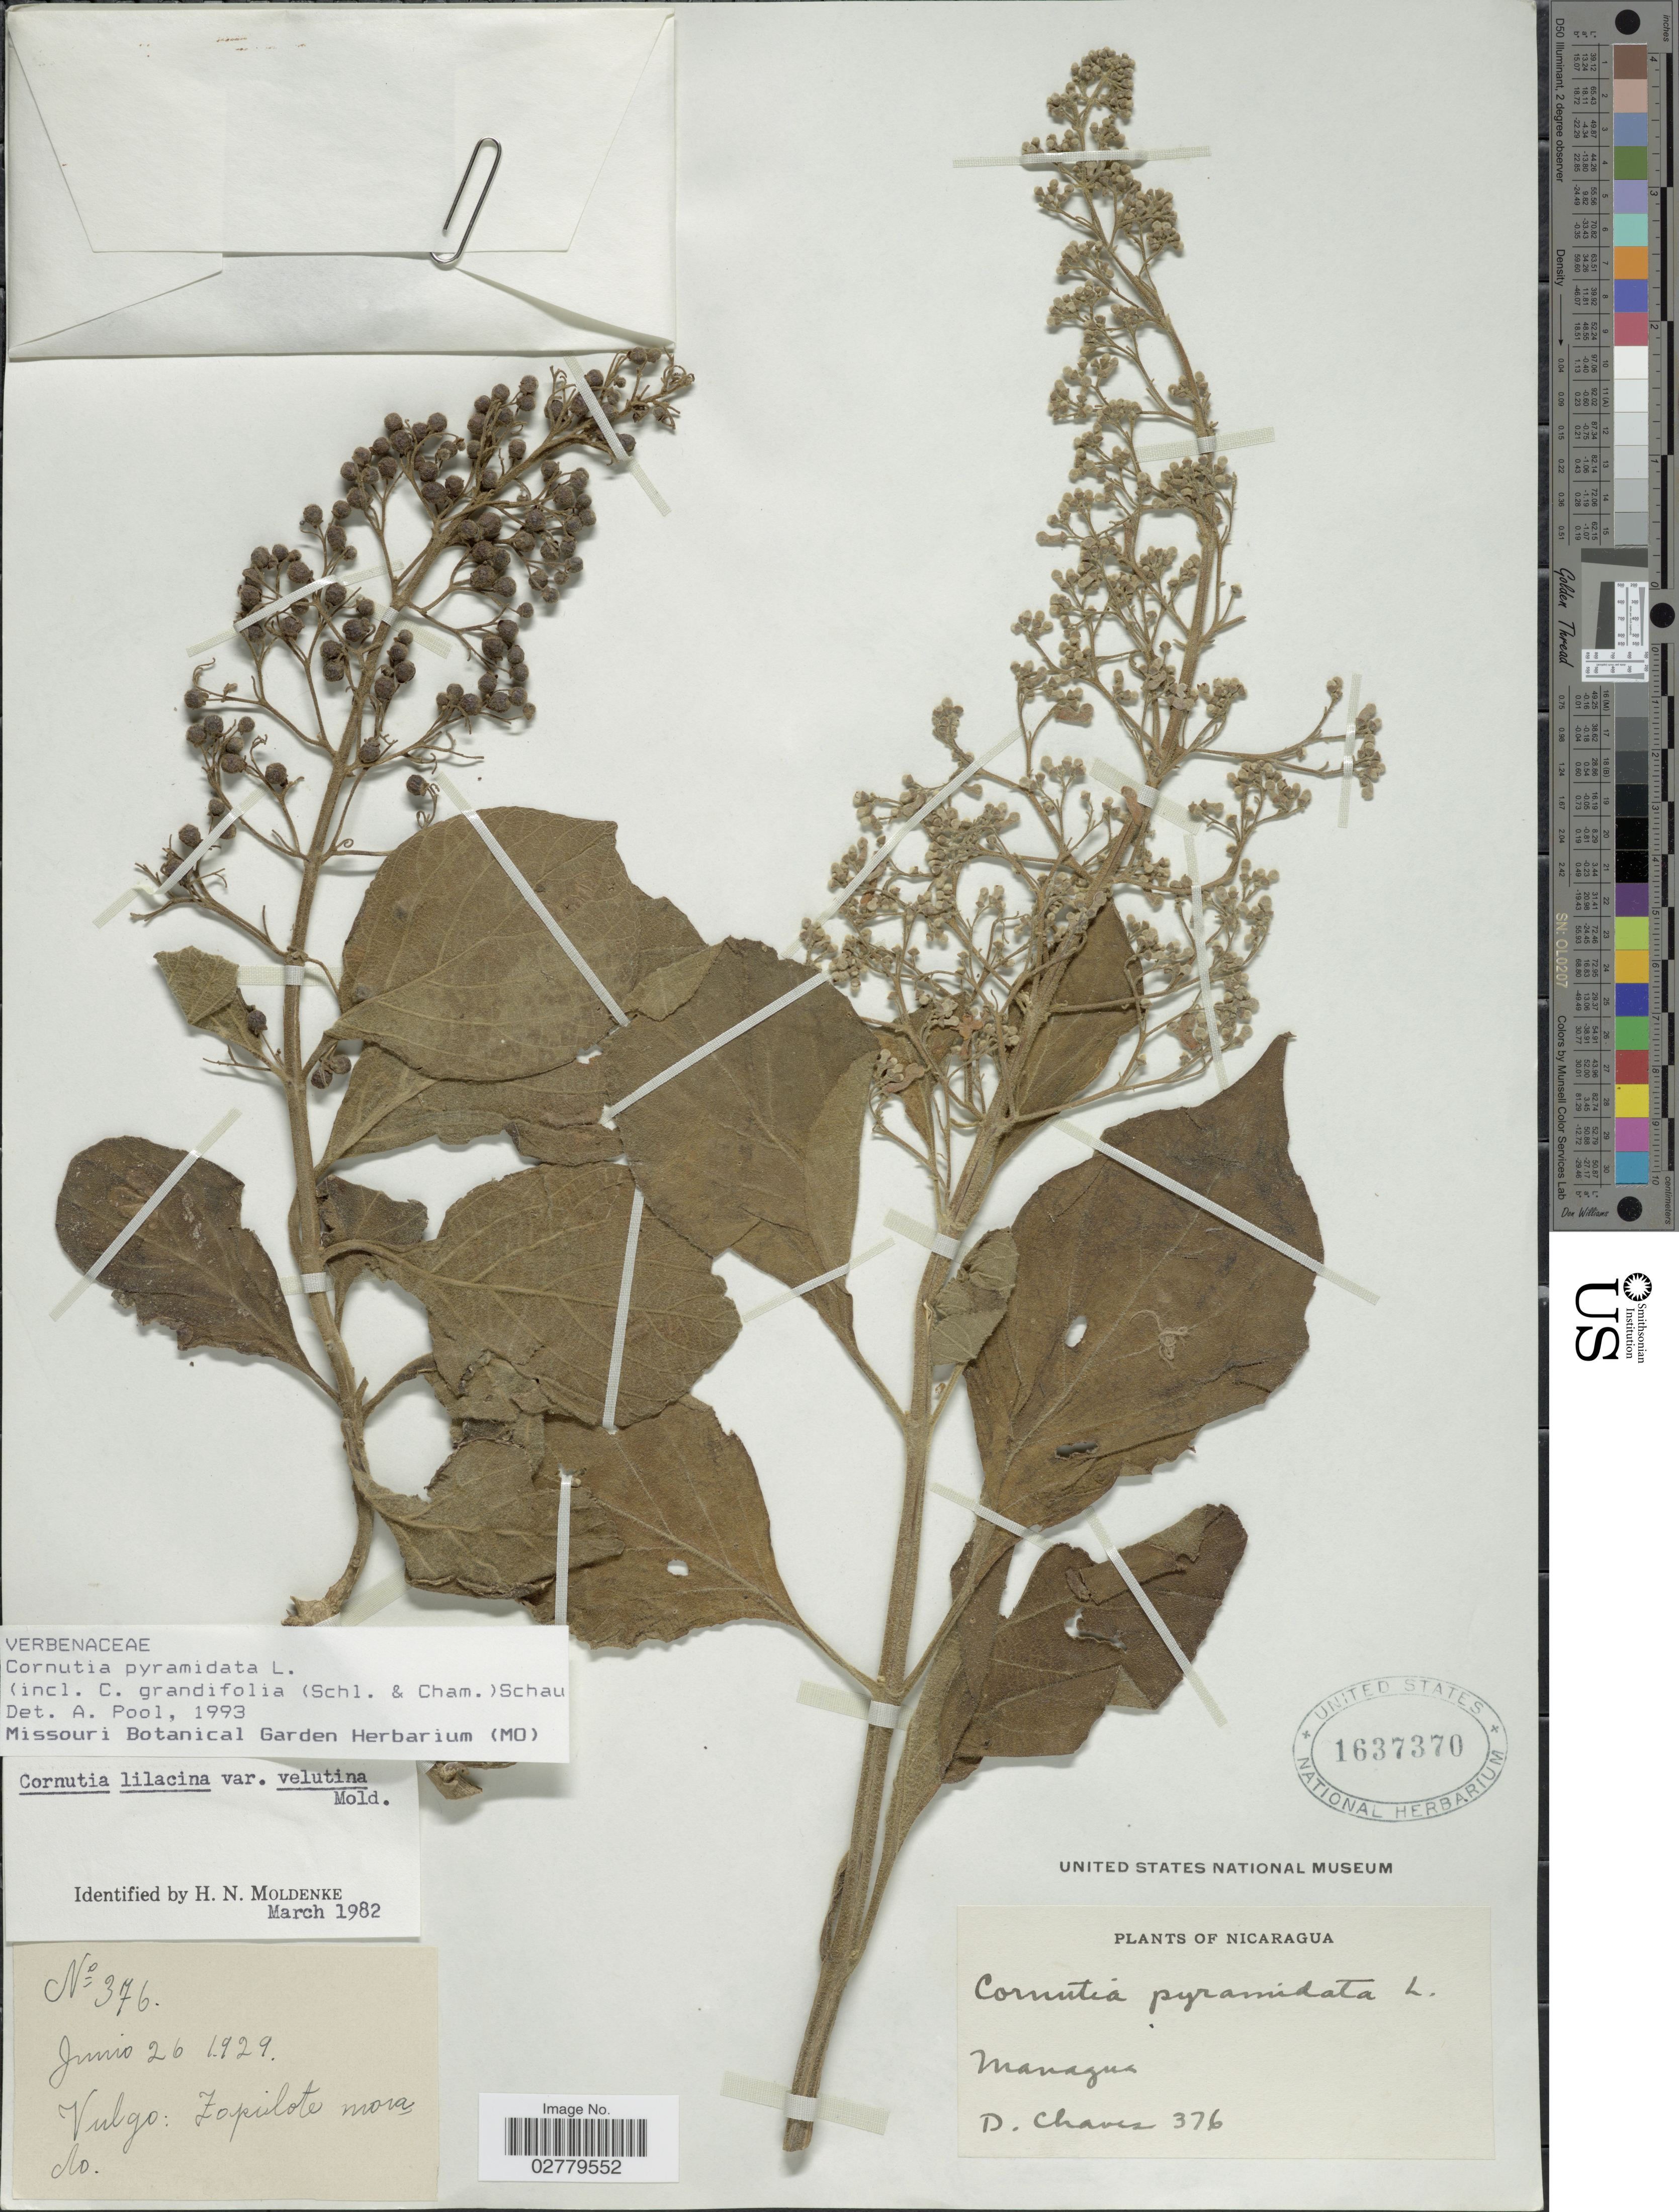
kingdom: Plantae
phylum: Tracheophyta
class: Magnoliopsida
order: Lamiales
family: Lamiaceae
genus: Cornutia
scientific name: Cornutia pyramidata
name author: L.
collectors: D. Chaves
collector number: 376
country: Nicaragua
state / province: Managua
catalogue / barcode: US 1637370